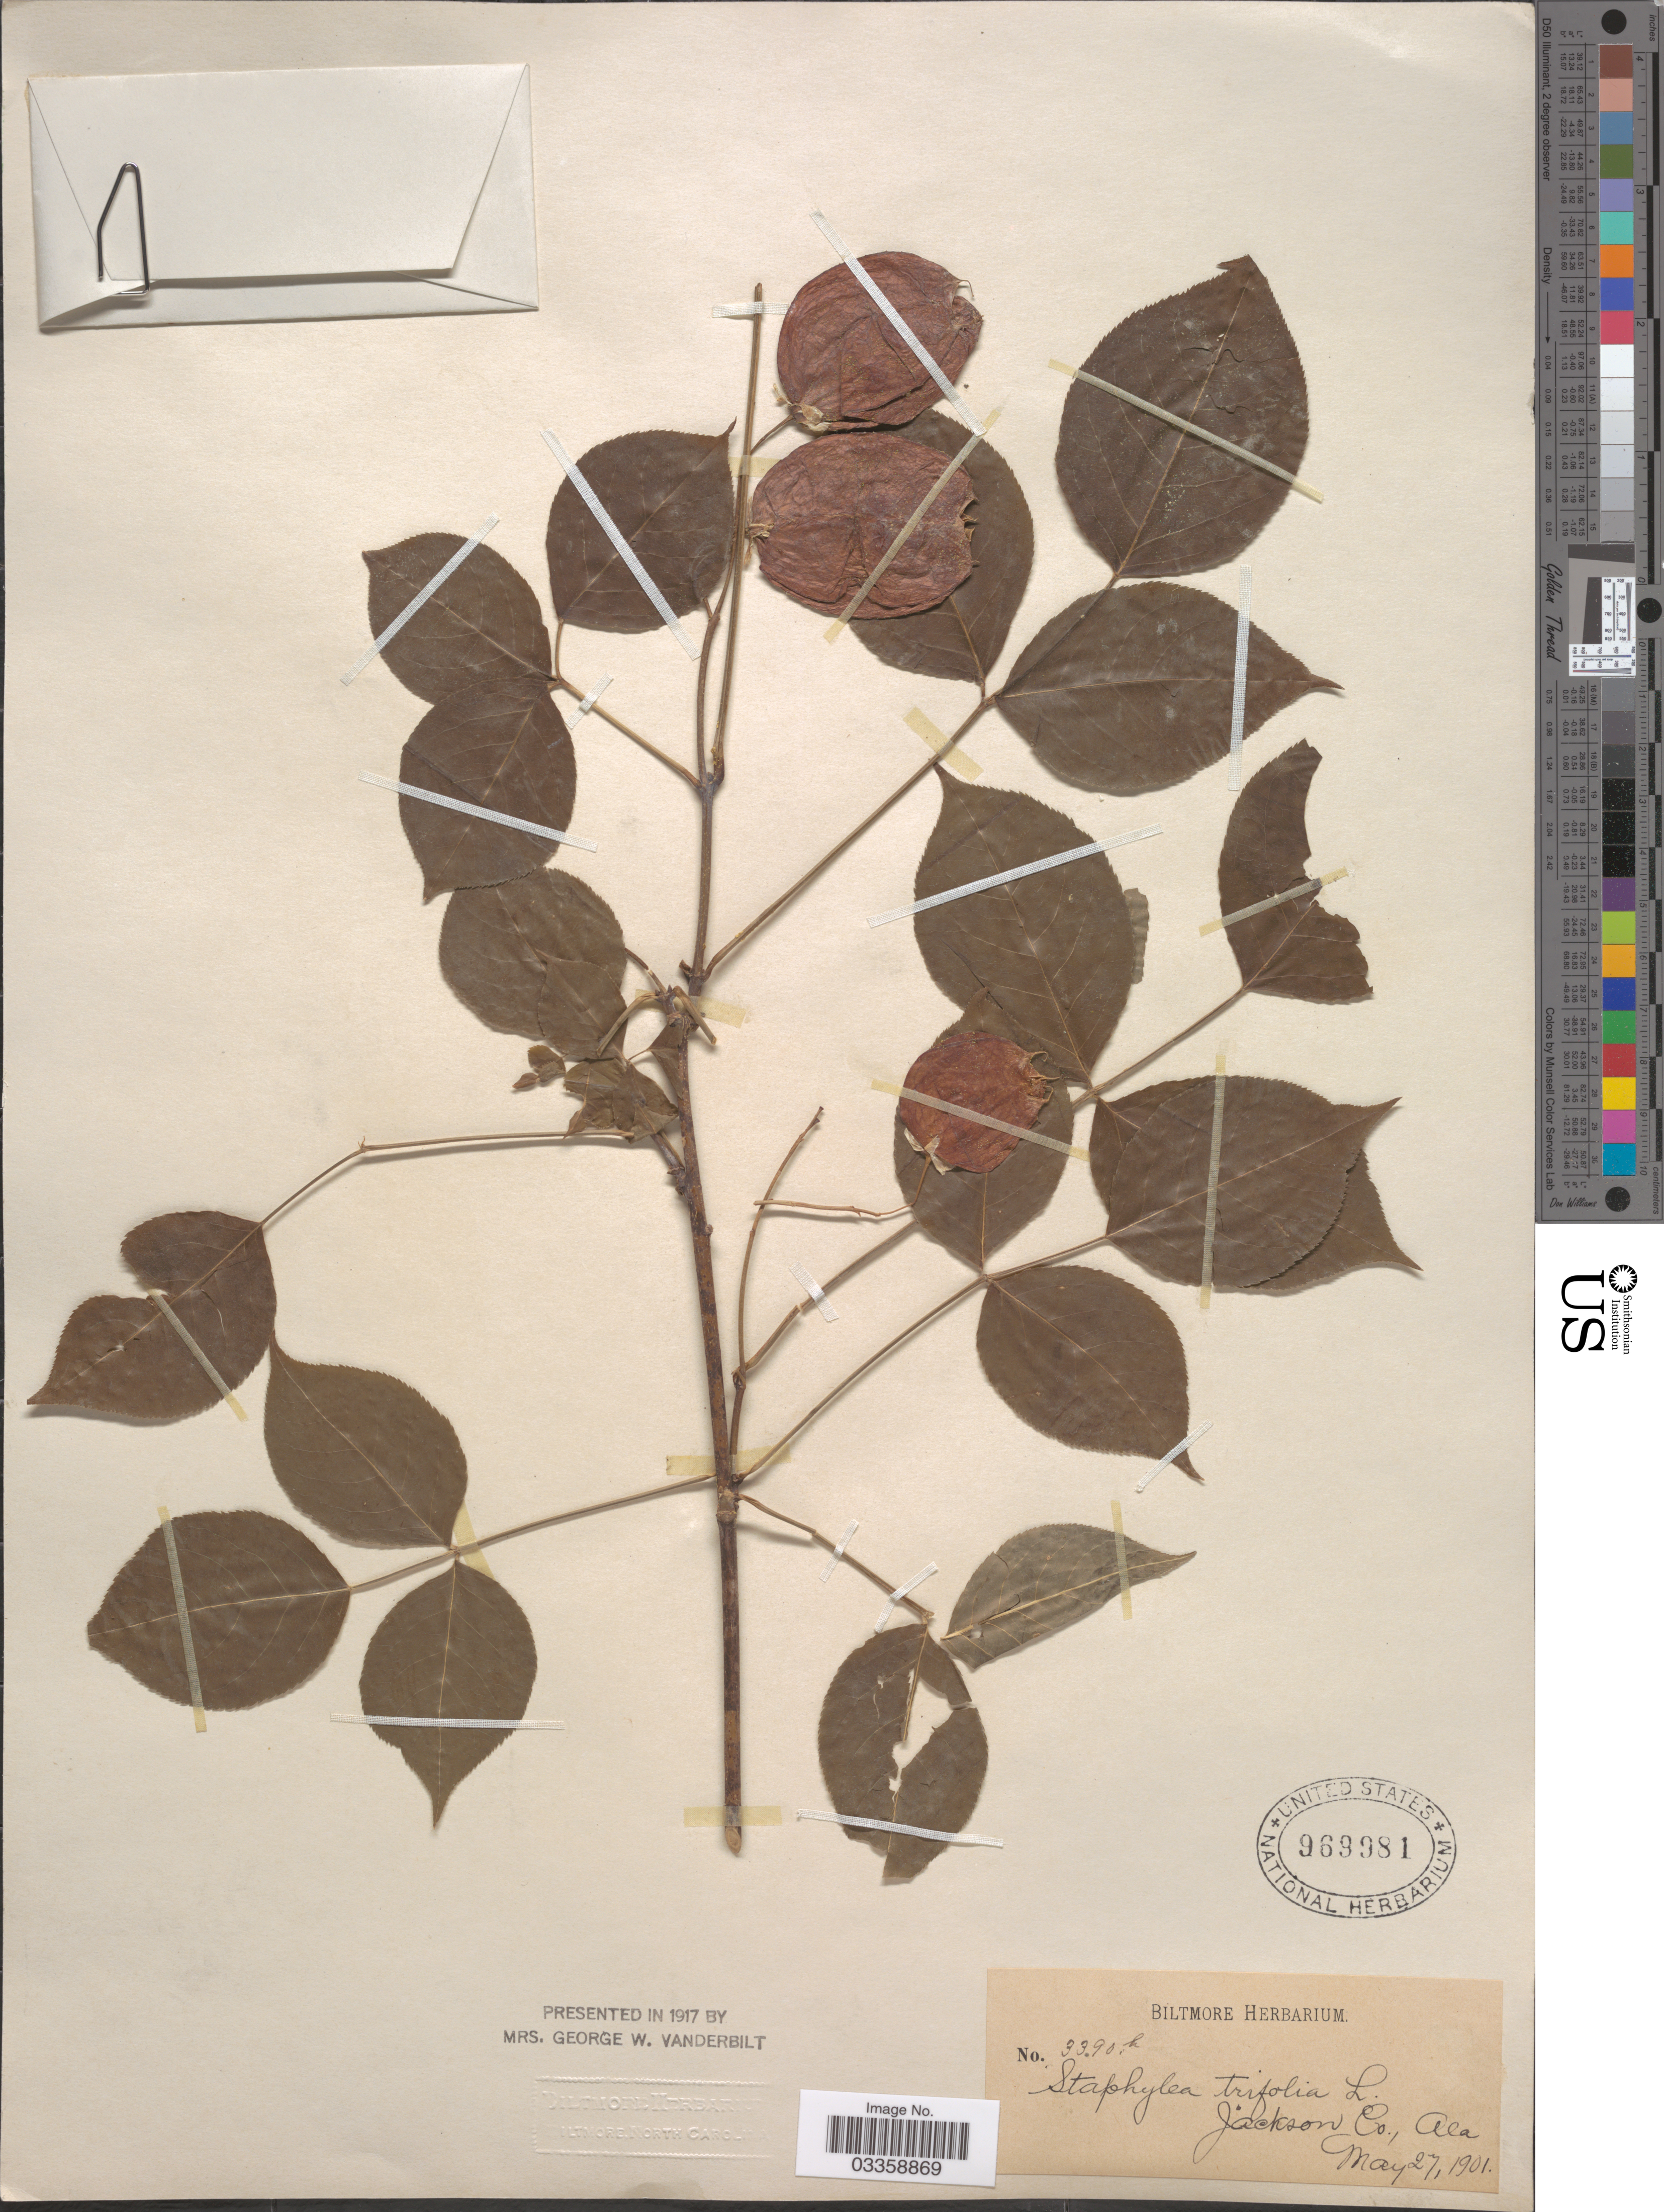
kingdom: Plantae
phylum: Tracheophyta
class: Magnoliopsida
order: Crossosomatales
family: Staphyleaceae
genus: Staphylea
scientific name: Staphylea trifolia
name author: L.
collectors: ex herb. Biltmore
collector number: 3390h*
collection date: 1901-05-27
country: United States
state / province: Alabama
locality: Jackson Co.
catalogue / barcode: US 969981